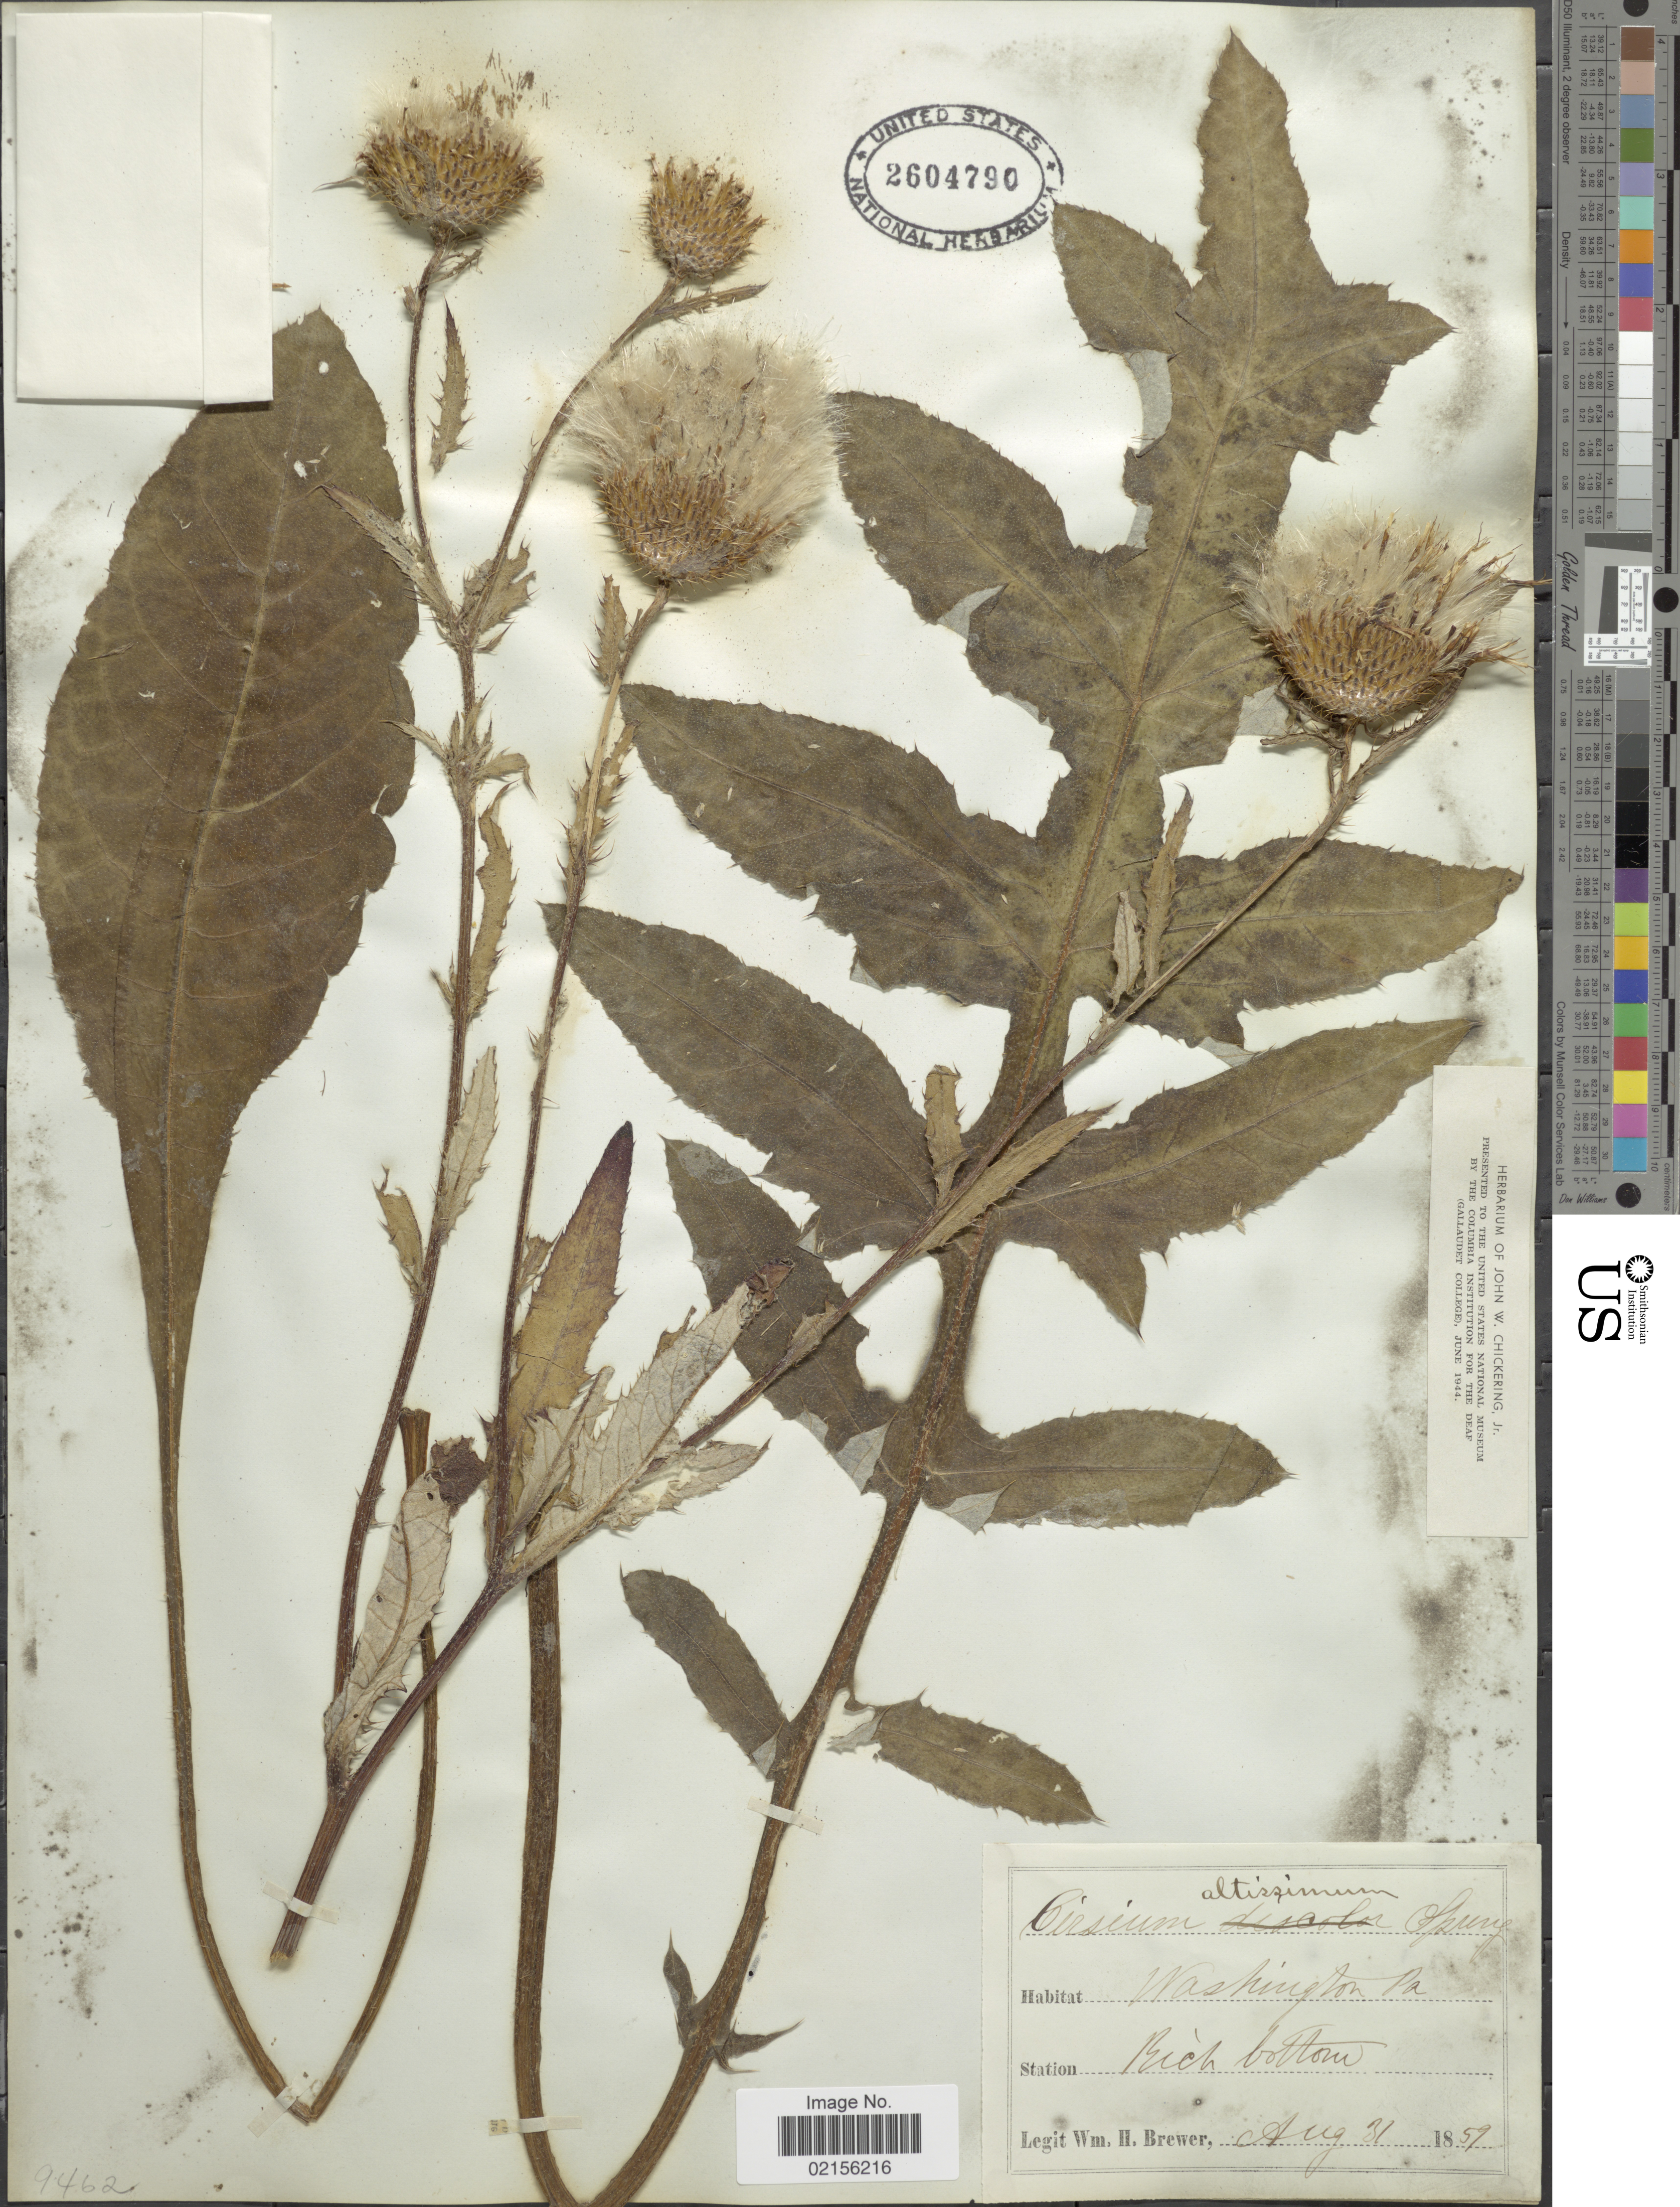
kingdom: Plantae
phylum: Tracheophyta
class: Magnoliopsida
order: Asterales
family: Asteraceae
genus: Cirsium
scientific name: Cirsium altissimum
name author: (L.) Spreng.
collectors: W. H. Brewer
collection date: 1859-08-31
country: United States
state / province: Pennsylvania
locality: Washington PA, Rich bottom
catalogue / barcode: US 2604790